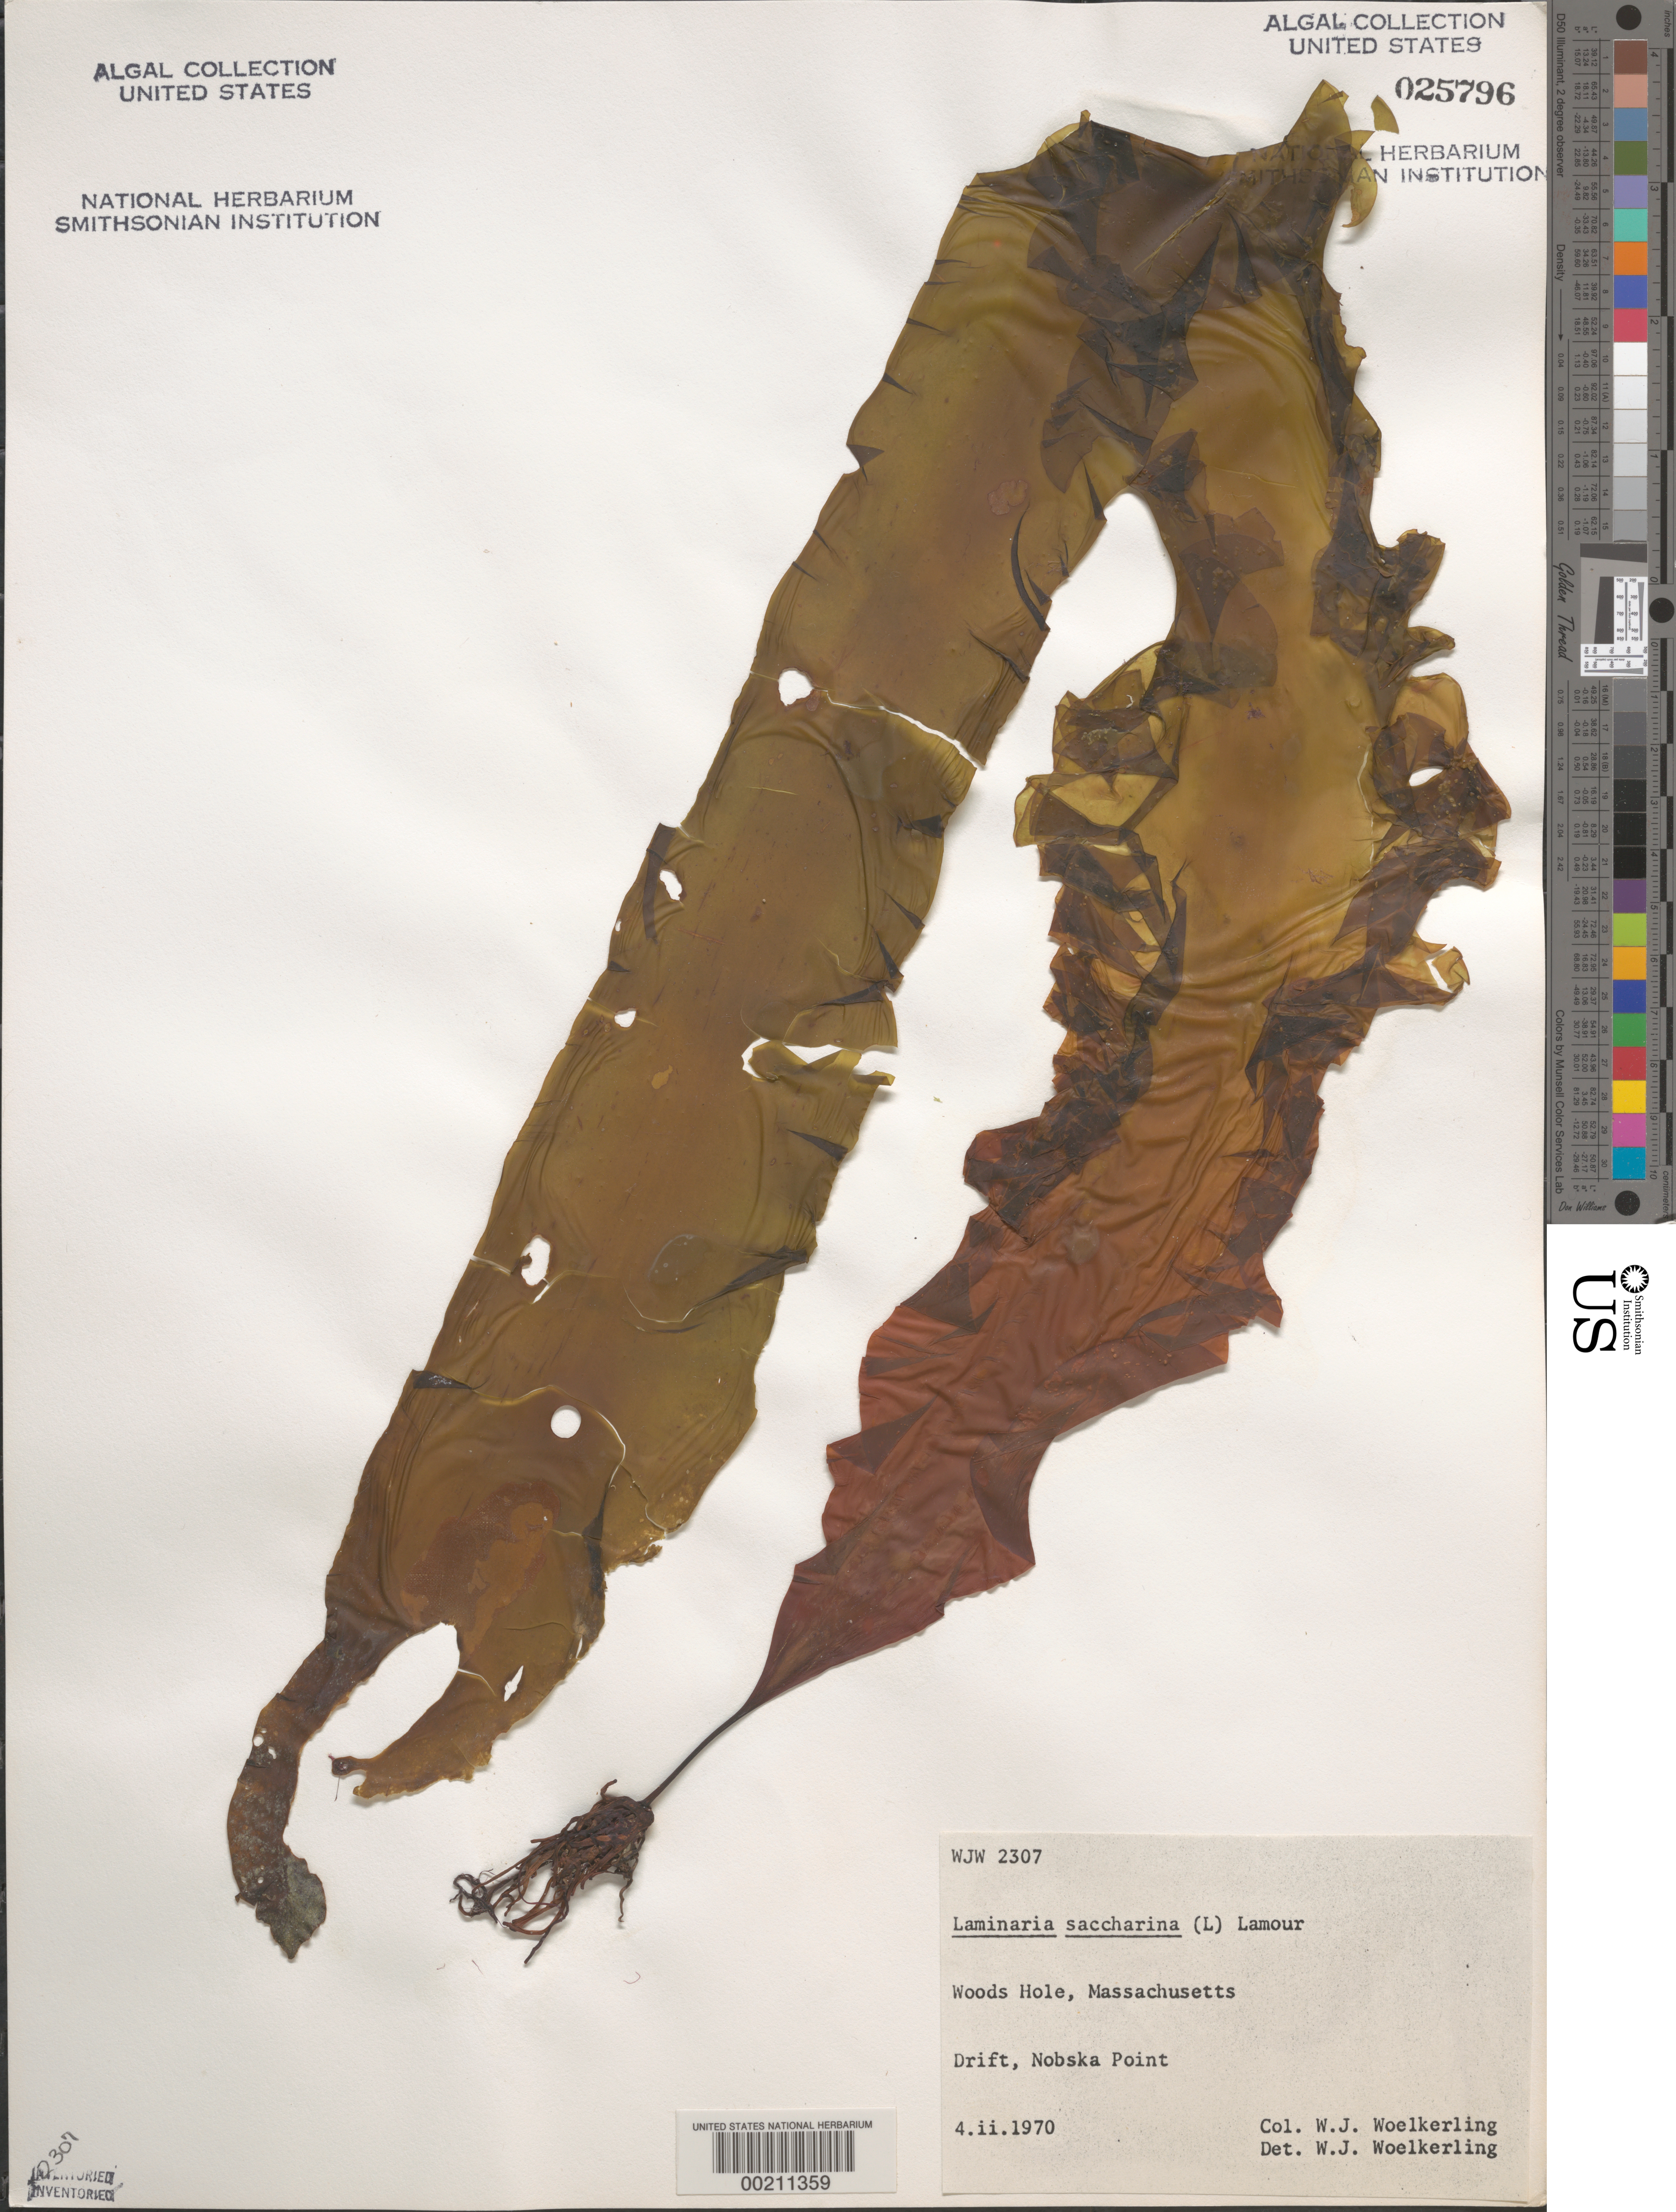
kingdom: Chromista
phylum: Ochrophyta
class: Phaeophyceae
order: Laminariales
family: Laminariaceae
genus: Saccharina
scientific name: Saccharina latissima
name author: C.E. Lane et al.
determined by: Algae name updating Project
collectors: W. Woelkerling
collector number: WJW 2307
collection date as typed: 04 Feb 1970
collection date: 1970-02-04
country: United States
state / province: Massachusetts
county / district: Barnstable County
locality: Woods Hole, Nobska Point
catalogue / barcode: US 25796